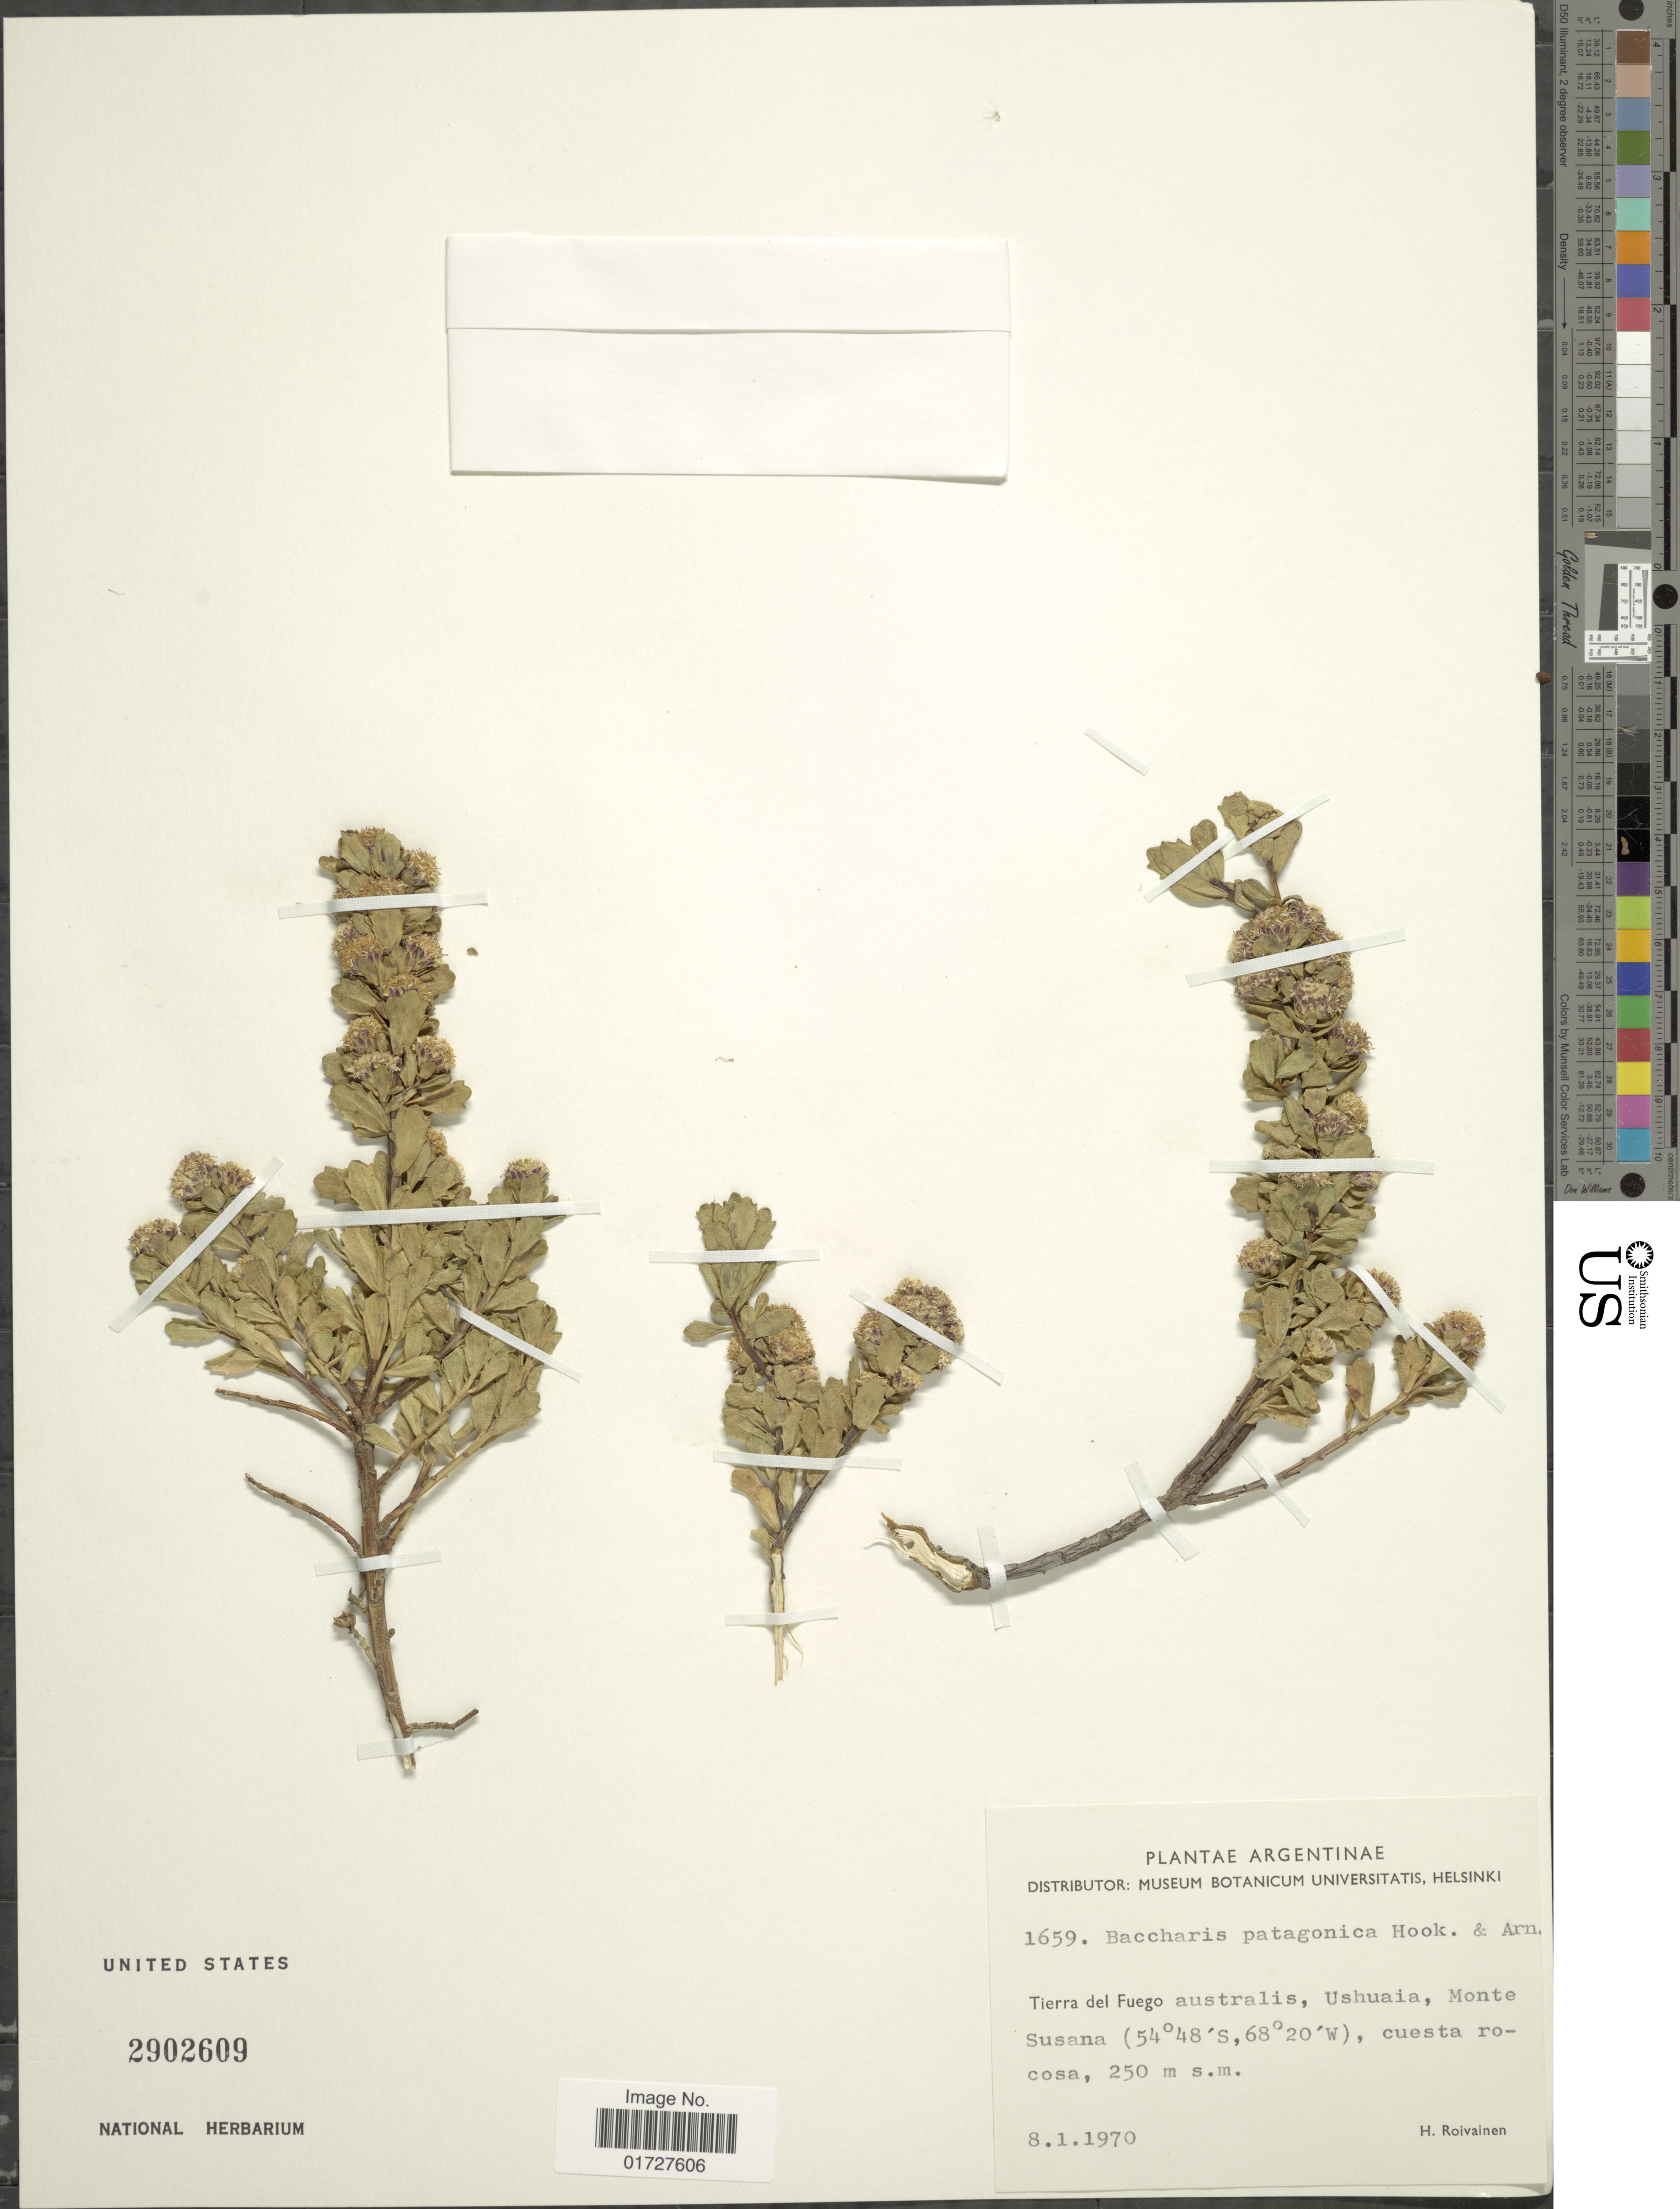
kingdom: Plantae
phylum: Tracheophyta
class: Magnoliopsida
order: Asterales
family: Asteraceae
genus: Baccharis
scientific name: Baccharis patagonica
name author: Hook. & Arn.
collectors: H. Roivainen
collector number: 1659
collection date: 1970-01-08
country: Argentina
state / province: Tierra del Fuego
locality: Australis, Ushuaia, Monte Susana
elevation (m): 250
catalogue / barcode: US 2902609